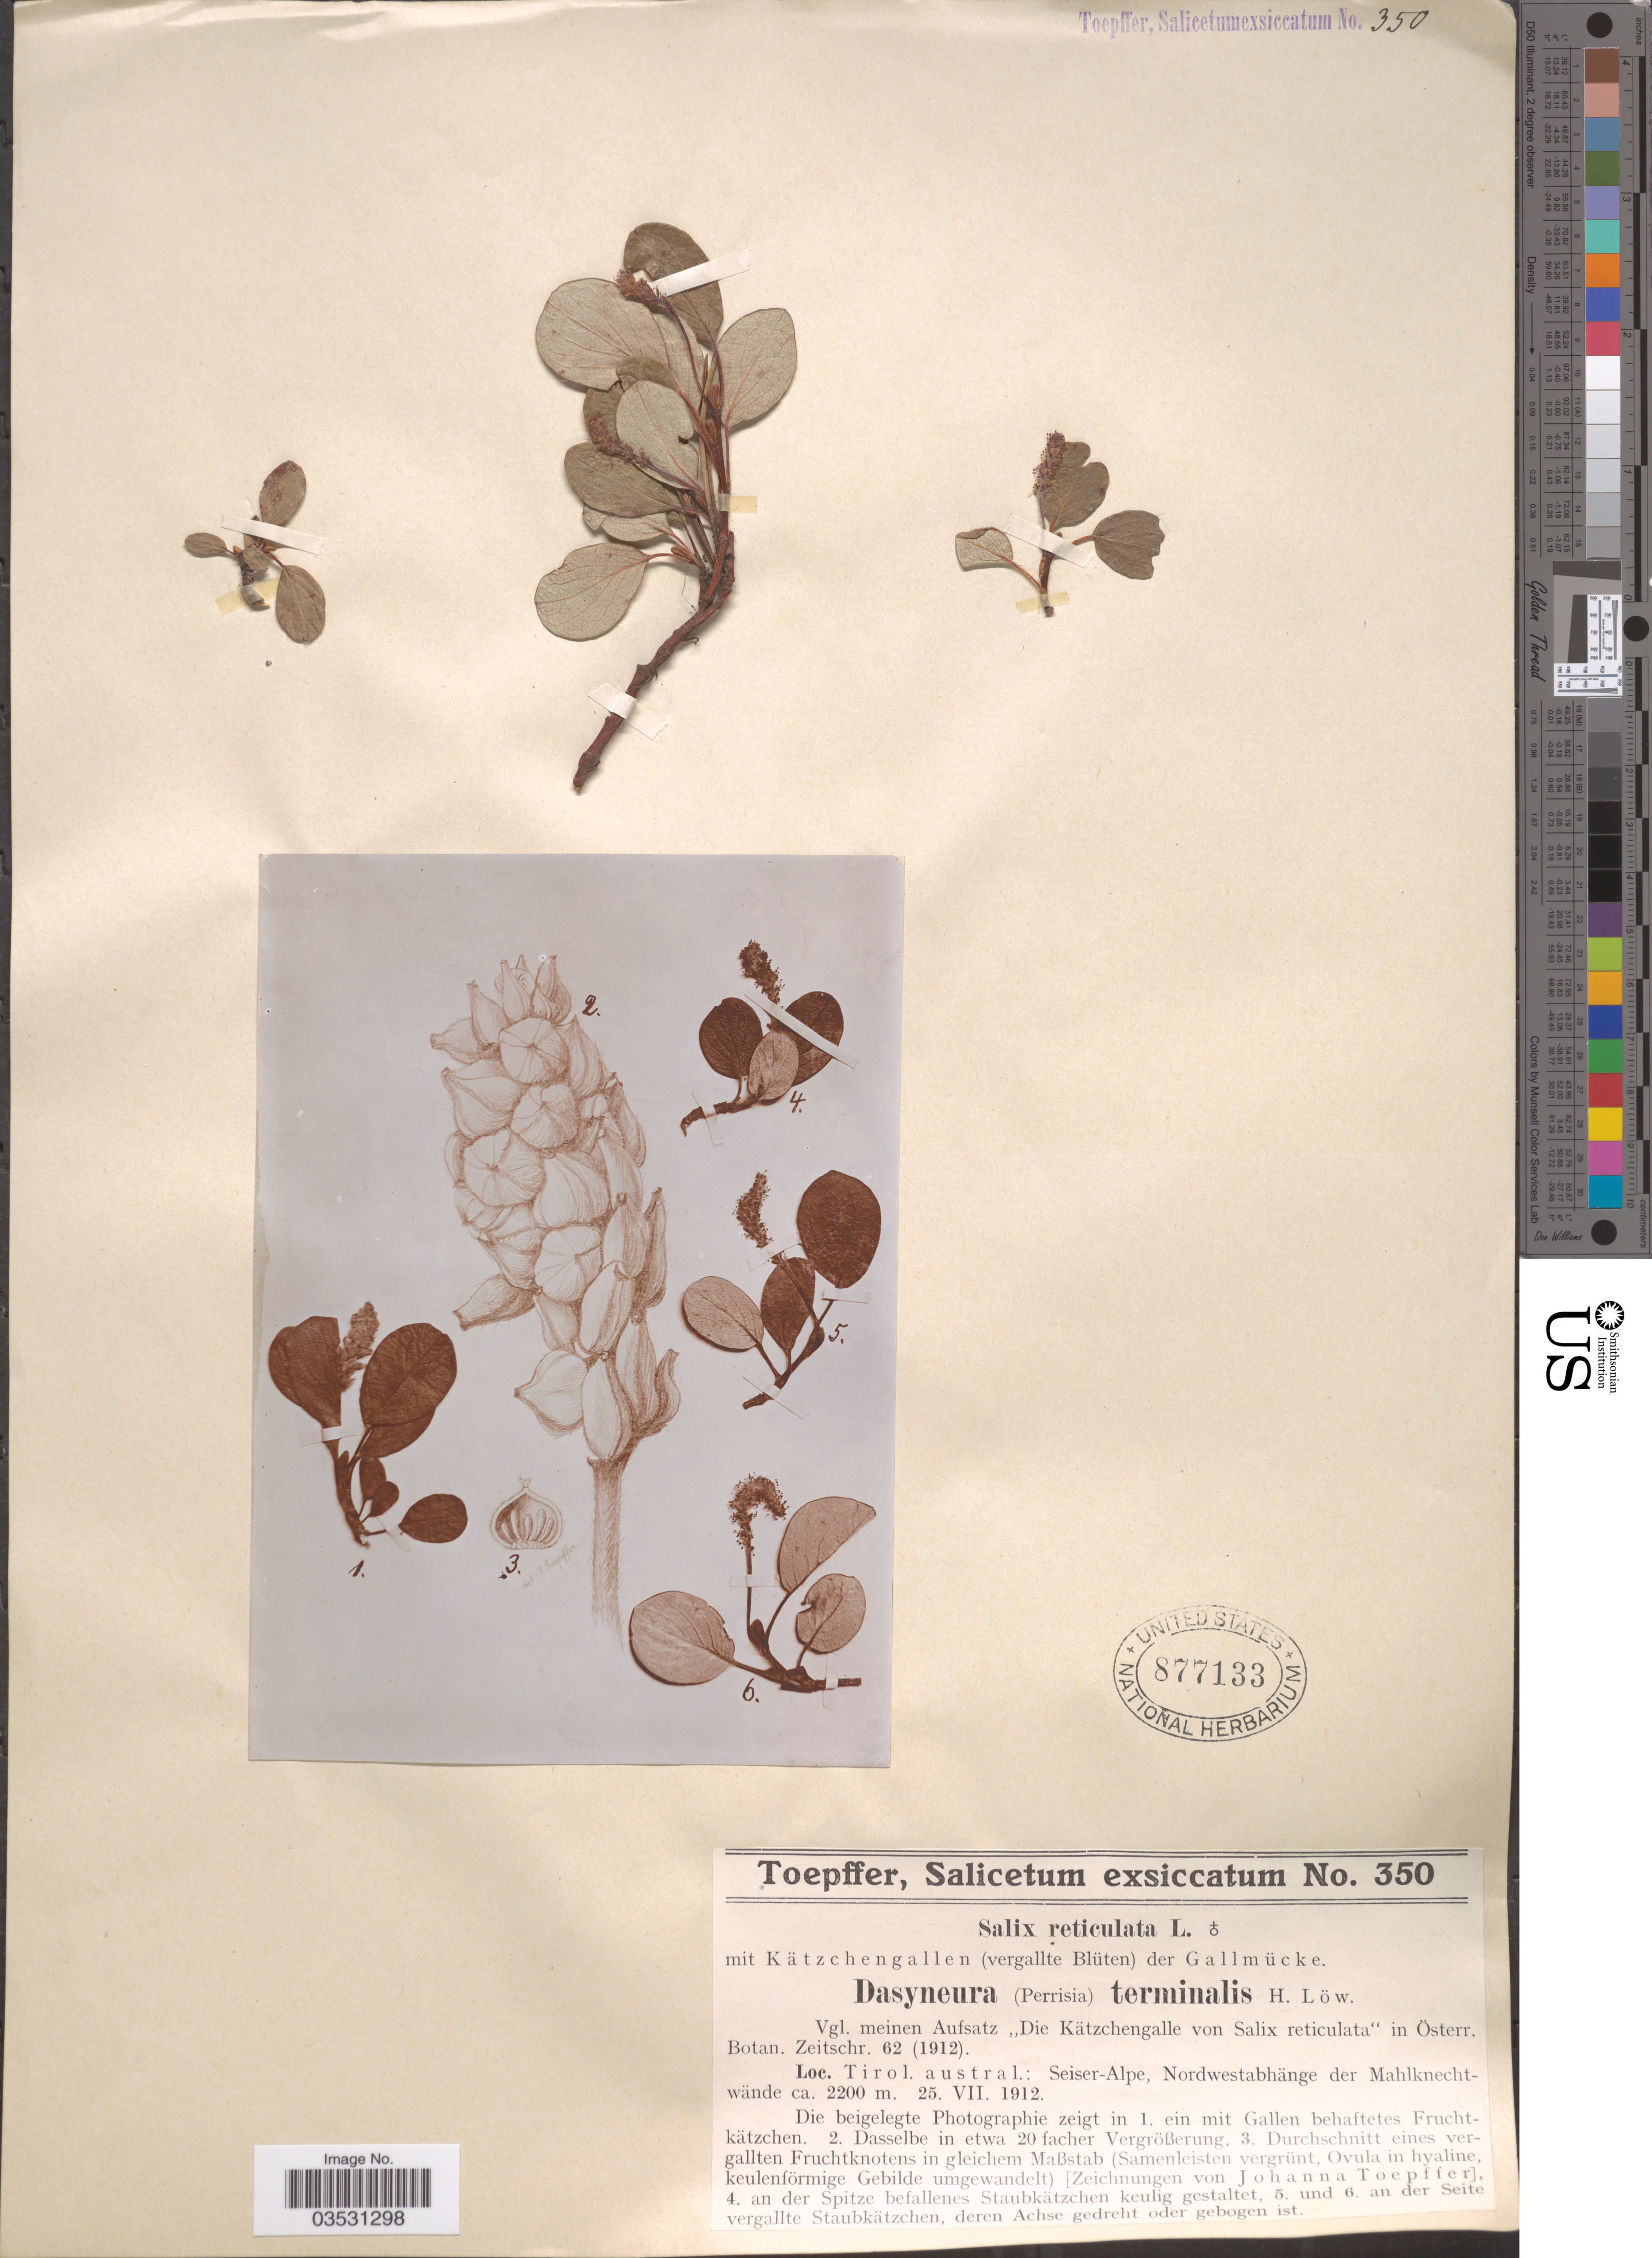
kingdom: Plantae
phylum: Tracheophyta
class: Magnoliopsida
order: Malpighiales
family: Salicaceae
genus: Salix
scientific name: Salix reticulata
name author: L.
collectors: A. Toepffer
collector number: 350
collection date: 1912-07-25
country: Austria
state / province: Styria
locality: Tirol. austral.: Seiser-Alpe, Nordwestabhänge der Mahlknechtwände.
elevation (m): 2200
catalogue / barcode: US 877133